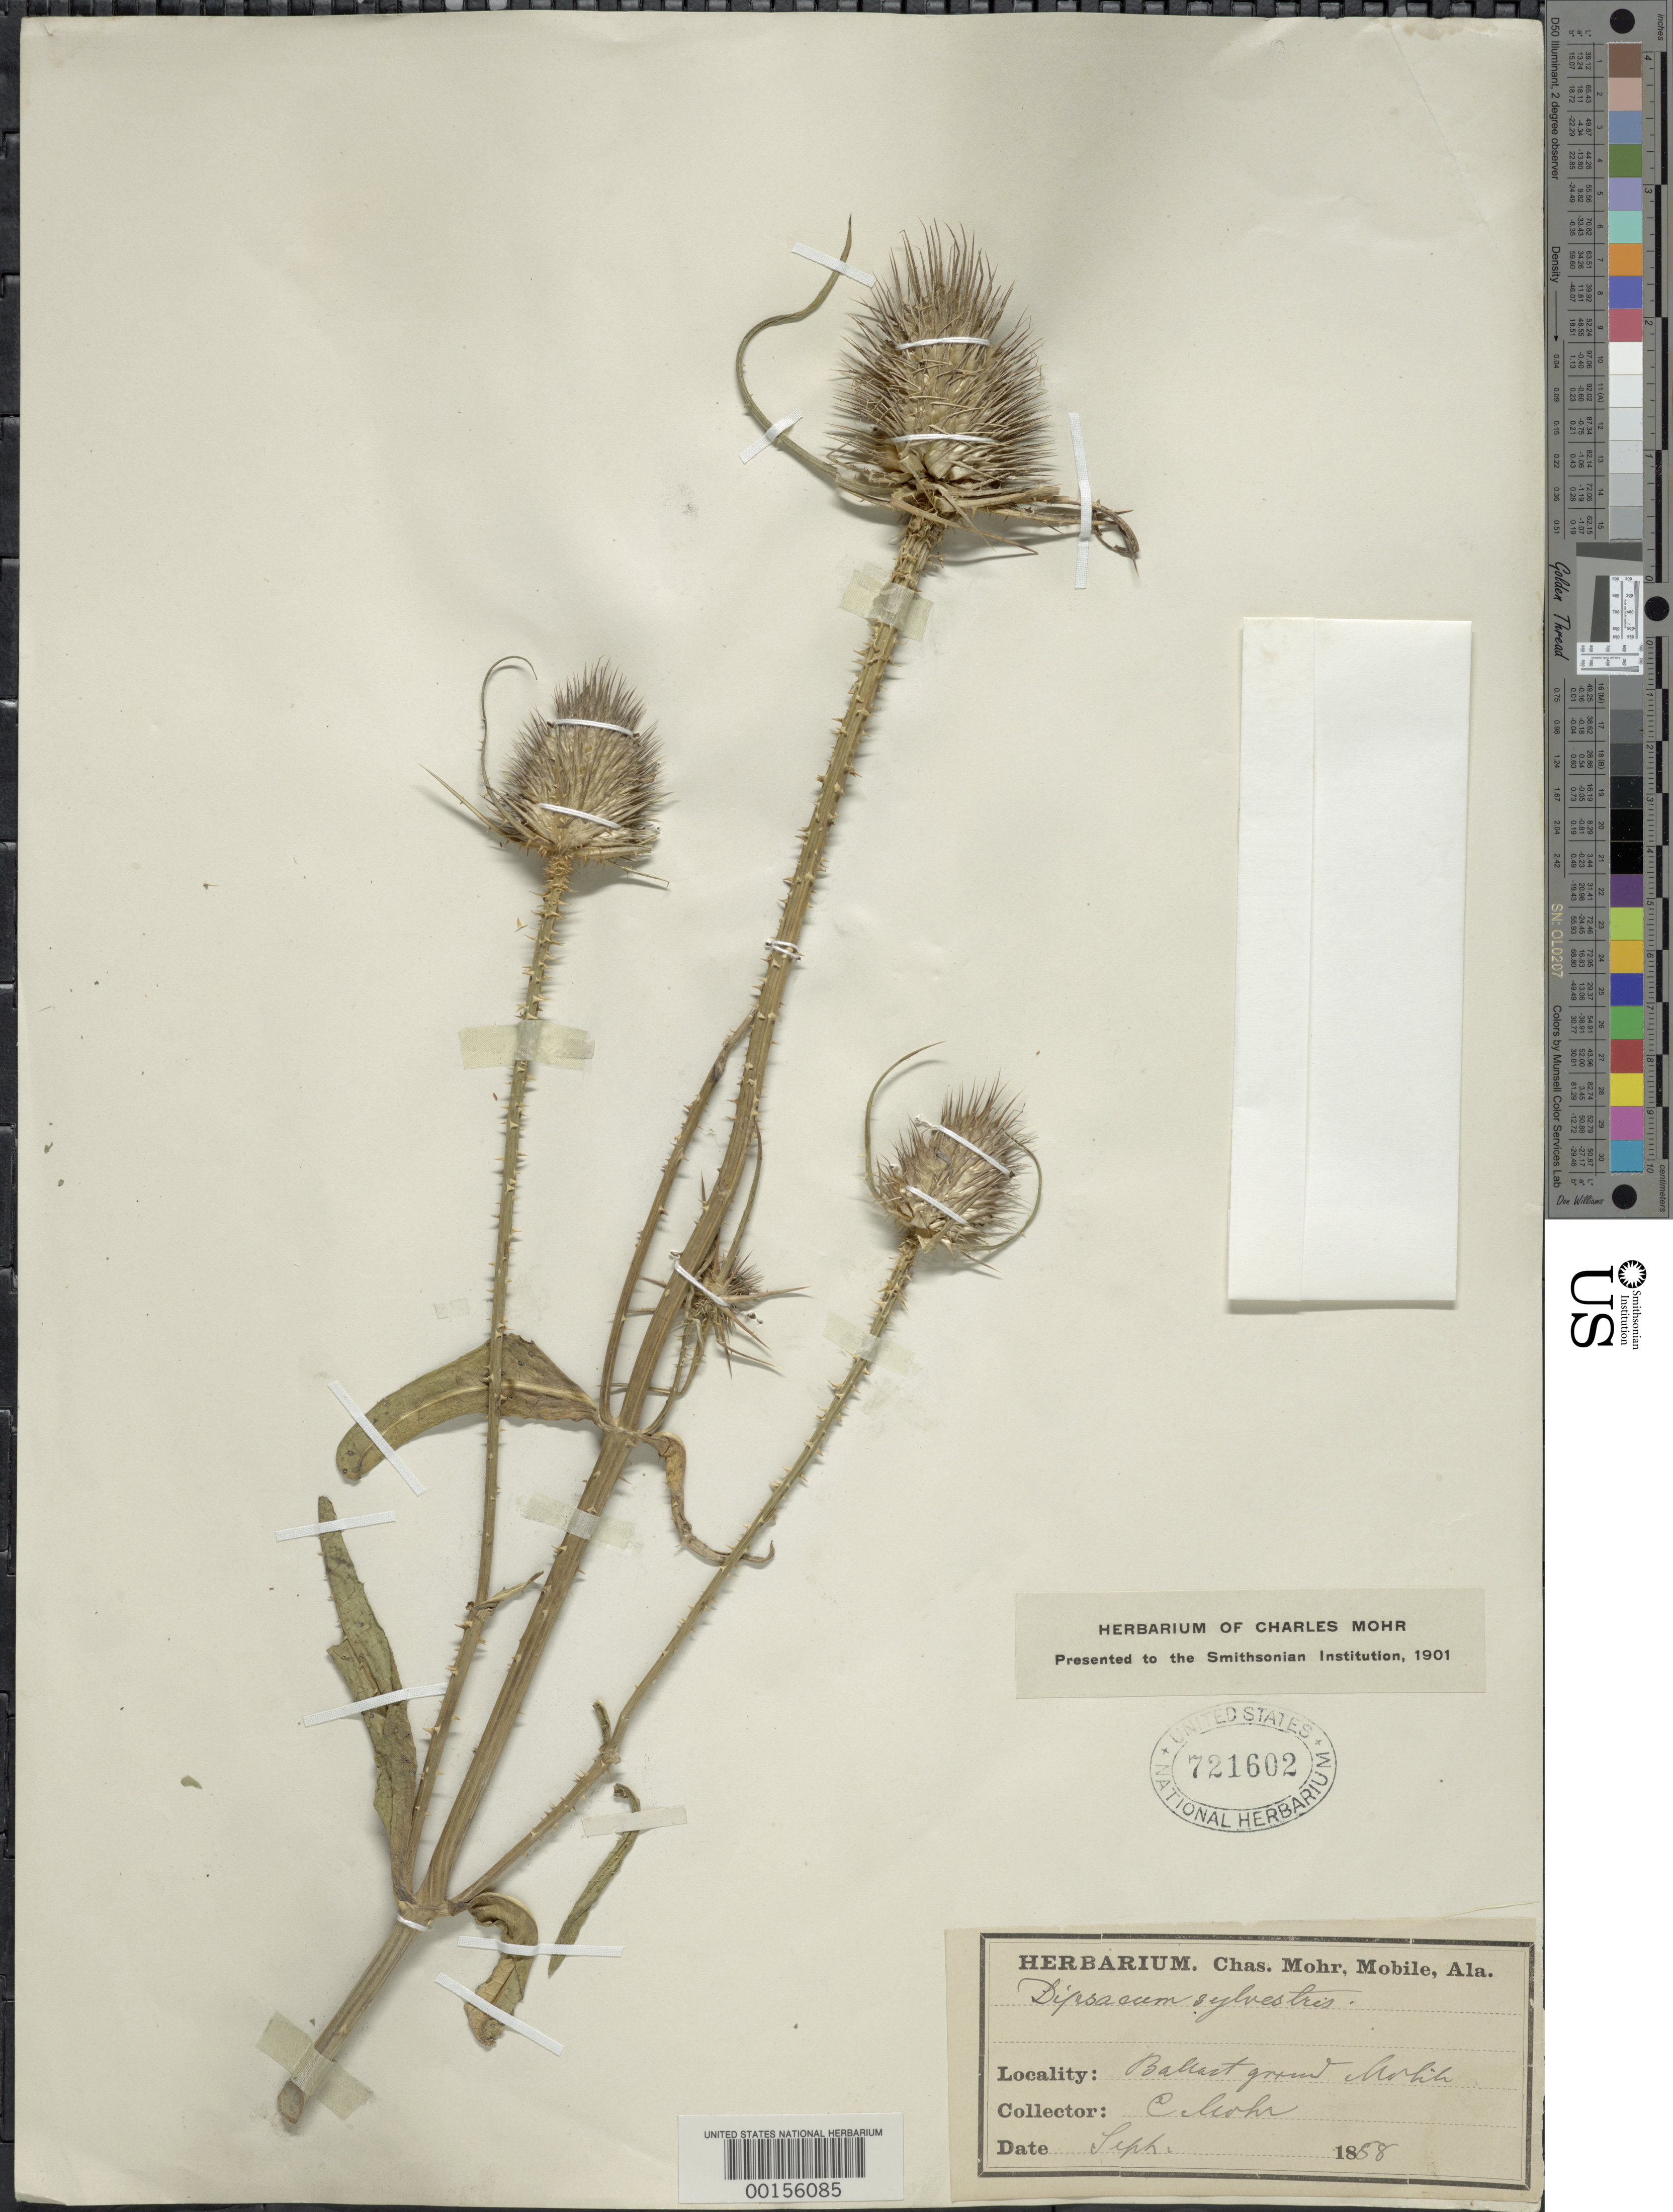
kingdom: Plantae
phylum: Tracheophyta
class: Magnoliopsida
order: Dipsacales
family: Caprifoliaceae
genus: Dipsacus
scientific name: Dipsacus sylvestris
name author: Huds.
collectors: C. T. Mohr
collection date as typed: Sep 1858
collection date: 1858-09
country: United States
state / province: Alabama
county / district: Mobile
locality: Mobile, ballast ground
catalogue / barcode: US 721602